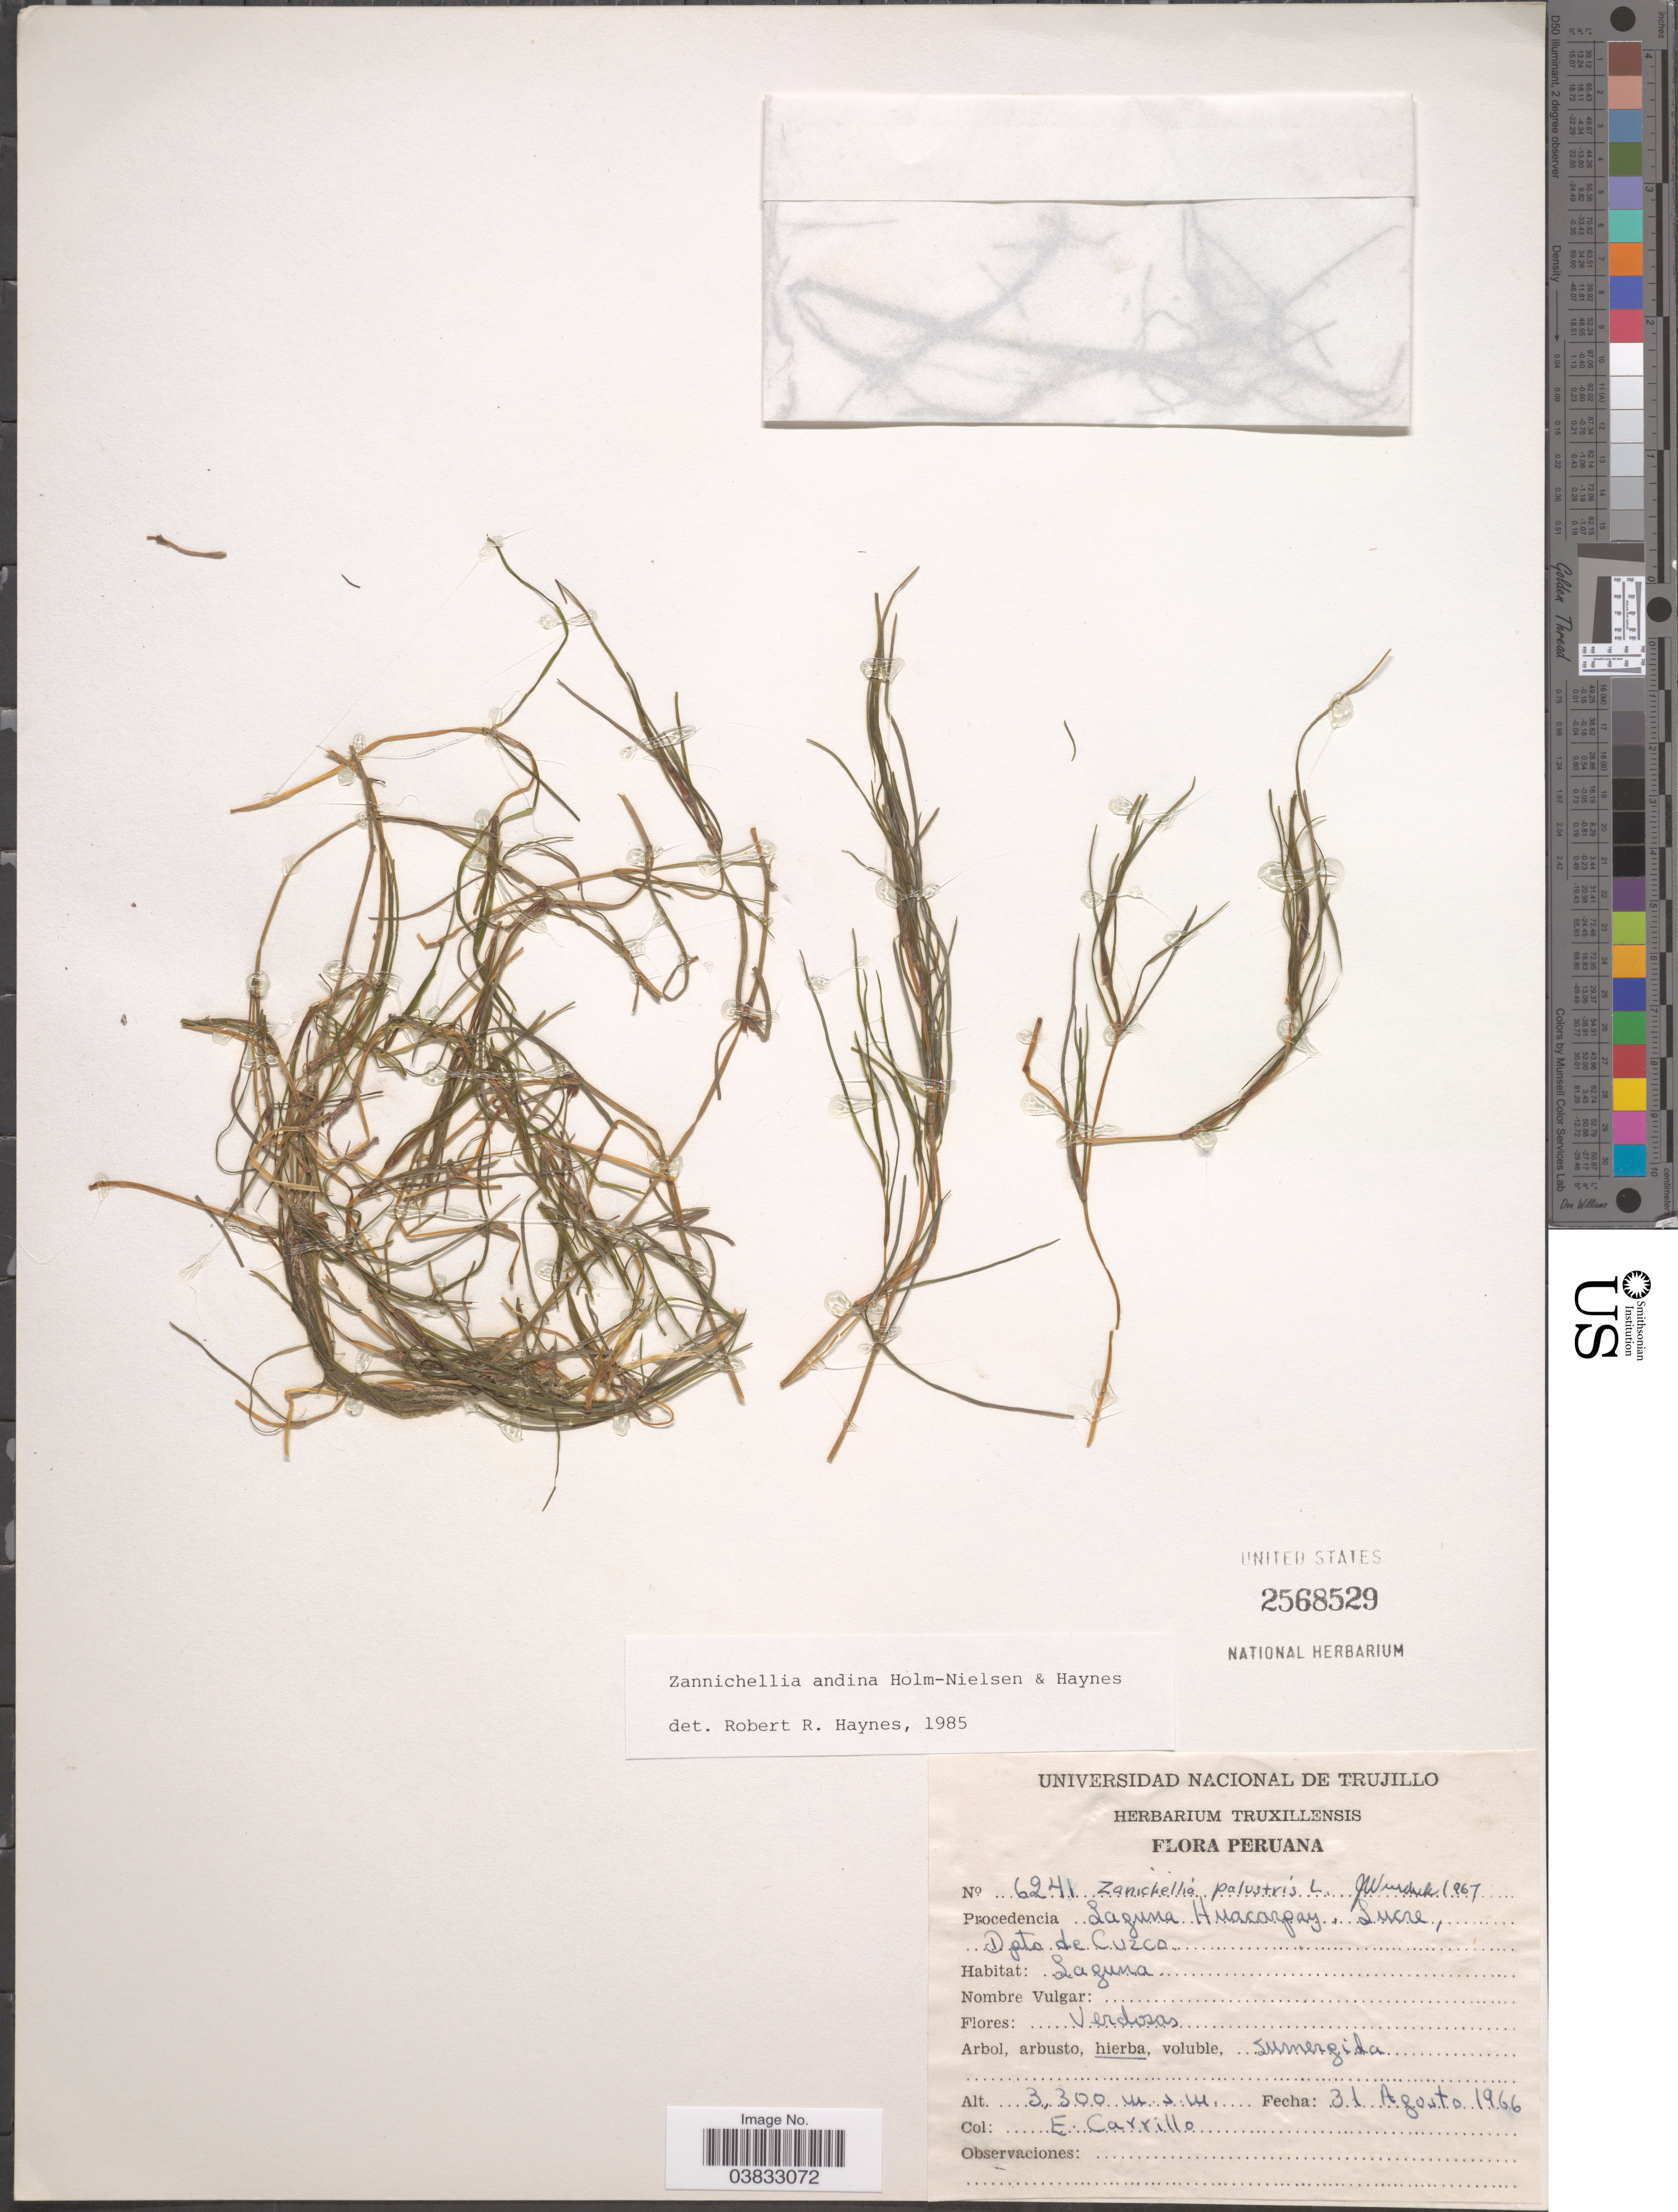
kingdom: Plantae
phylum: Tracheophyta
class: Liliopsida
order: Alismatales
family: Potamogetonaceae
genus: Zannichellia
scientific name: Zannichellia andina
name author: Holm-Niels. & R.R. Haynes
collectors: E. Carrillo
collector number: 6241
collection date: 1966-08-31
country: Peru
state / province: Cusco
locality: Laguna Huacarpay, Sucre, Dpto. de Cuzco.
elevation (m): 3300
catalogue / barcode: US 2568529